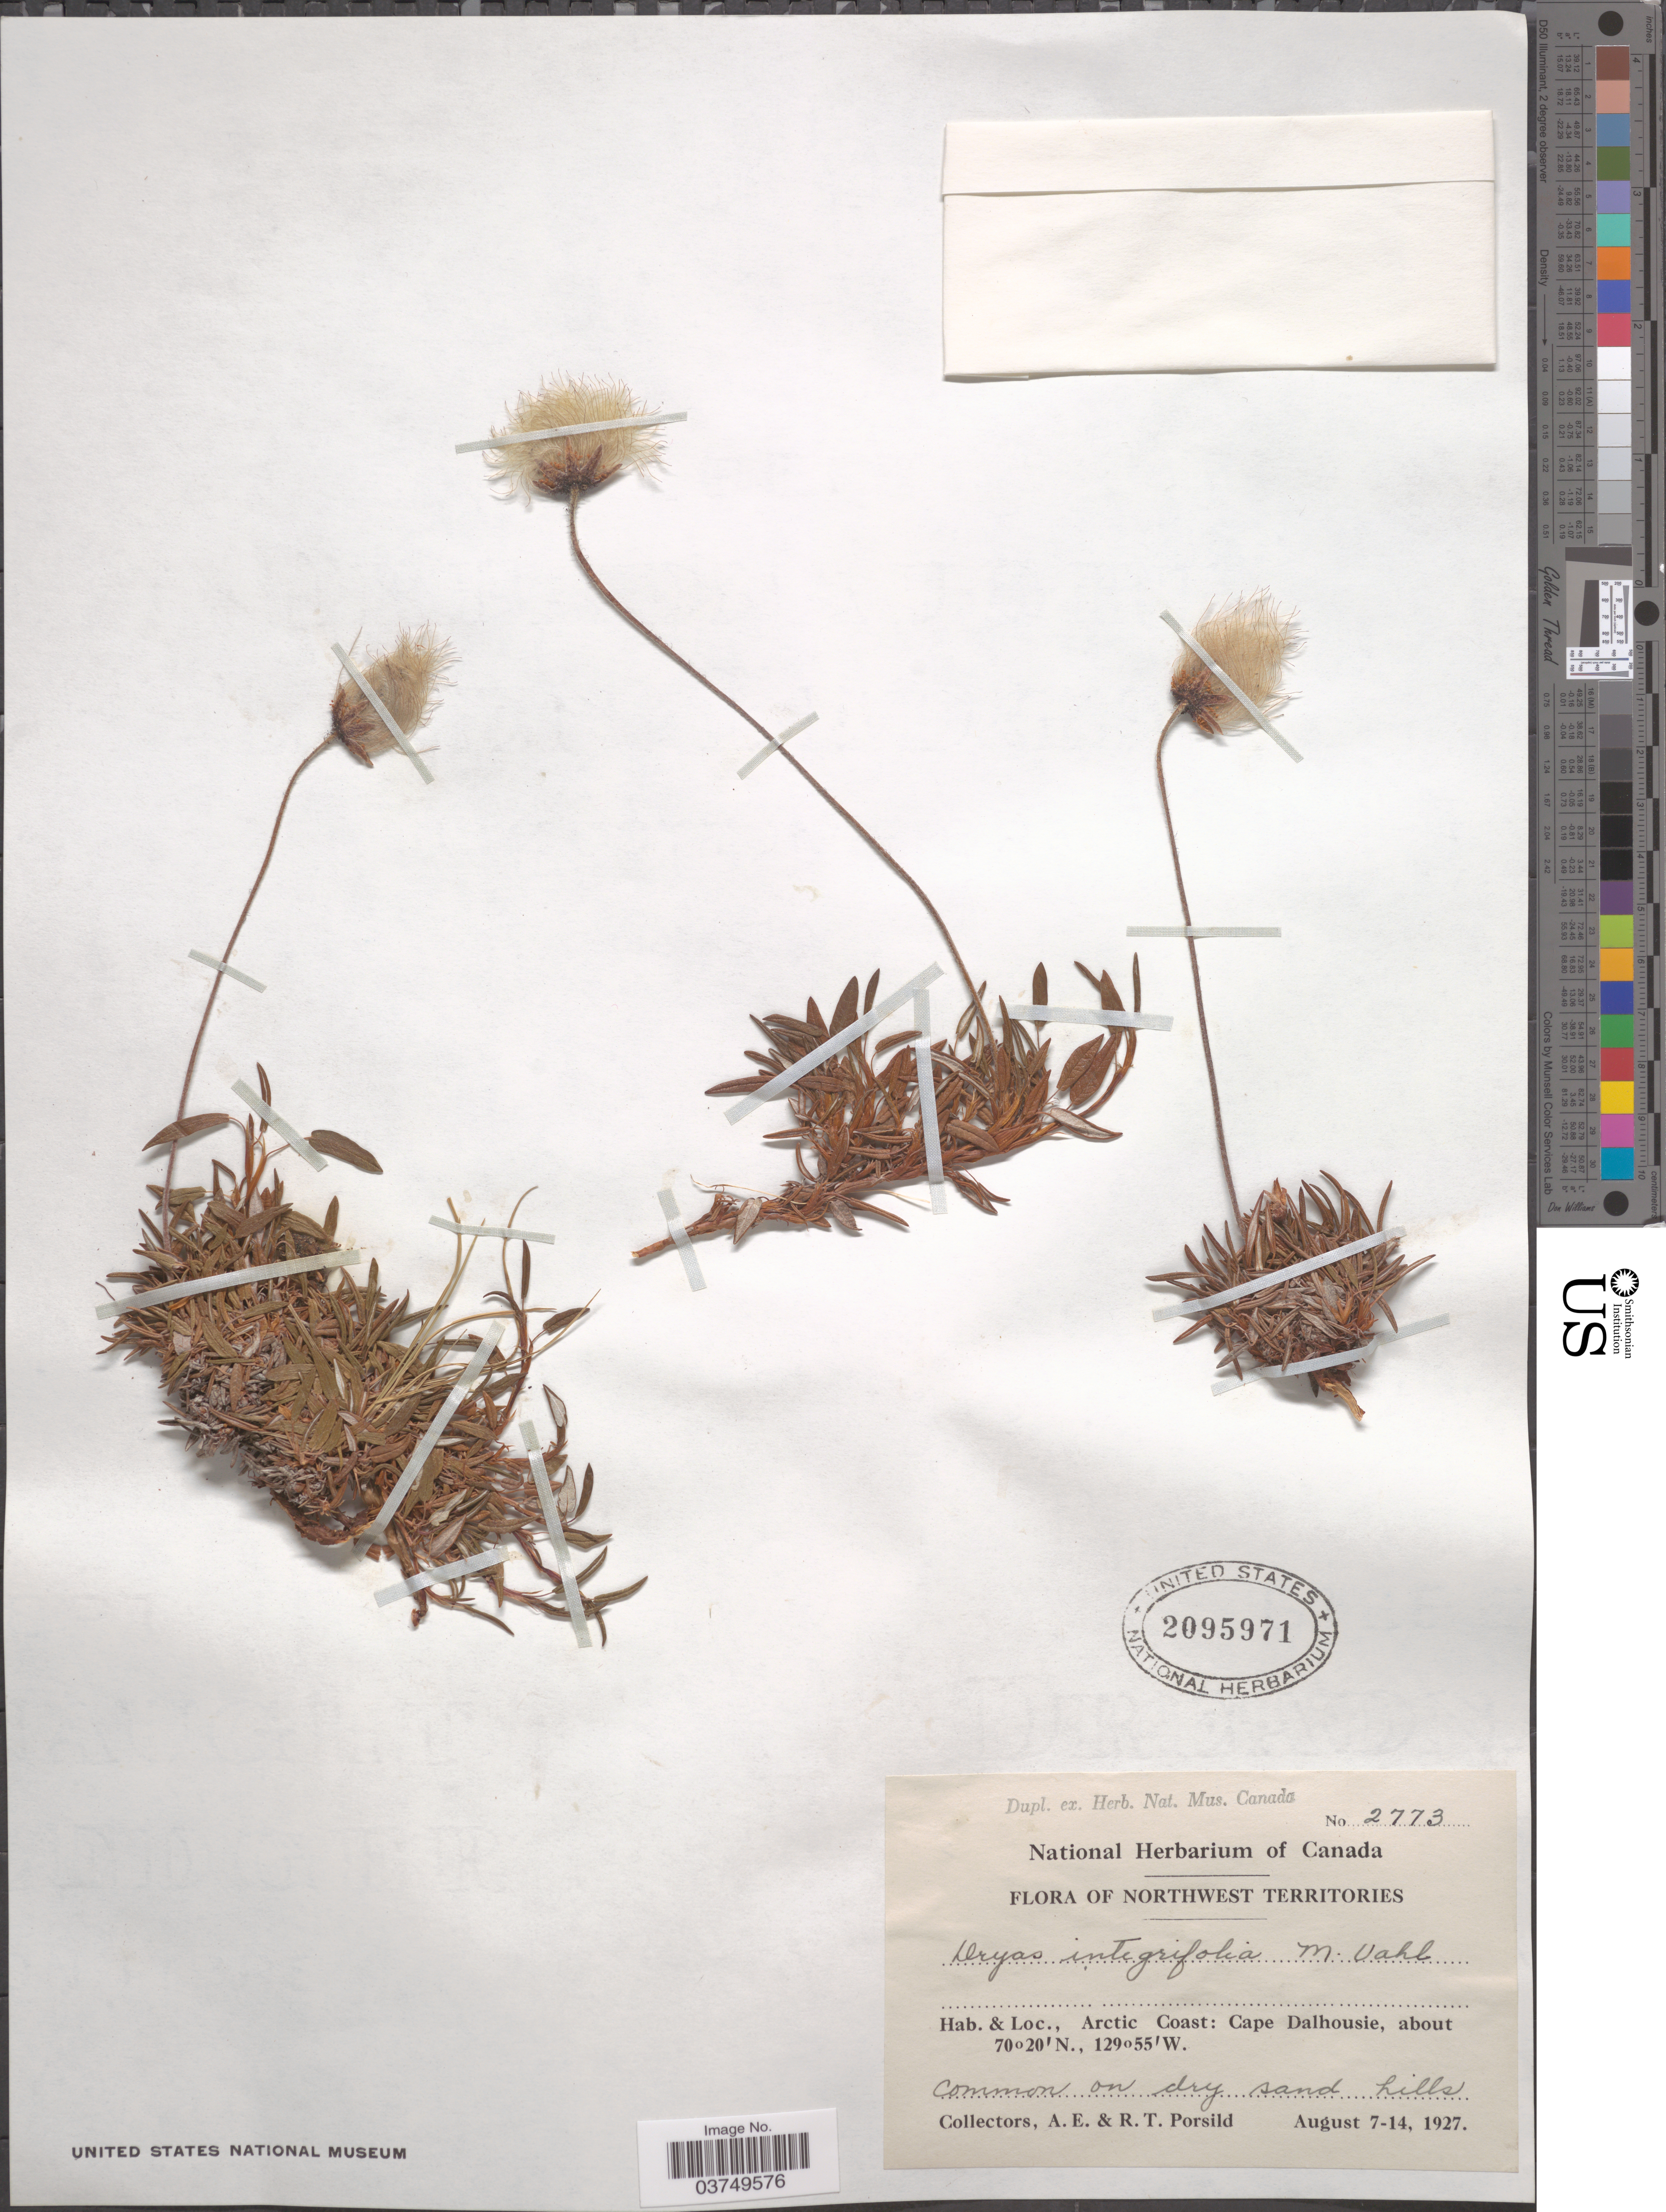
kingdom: Plantae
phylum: Tracheophyta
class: Magnoliopsida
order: Rosales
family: Rosaceae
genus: Dryas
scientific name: Dryas integrifolia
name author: Vahl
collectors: A. E. Porsild & R. T. Porsild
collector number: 2773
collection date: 1927-08-07/1927-08-14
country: Canada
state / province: Northwest Territories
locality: Arctic Coast: Cape Dalhousie.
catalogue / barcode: US 2095971